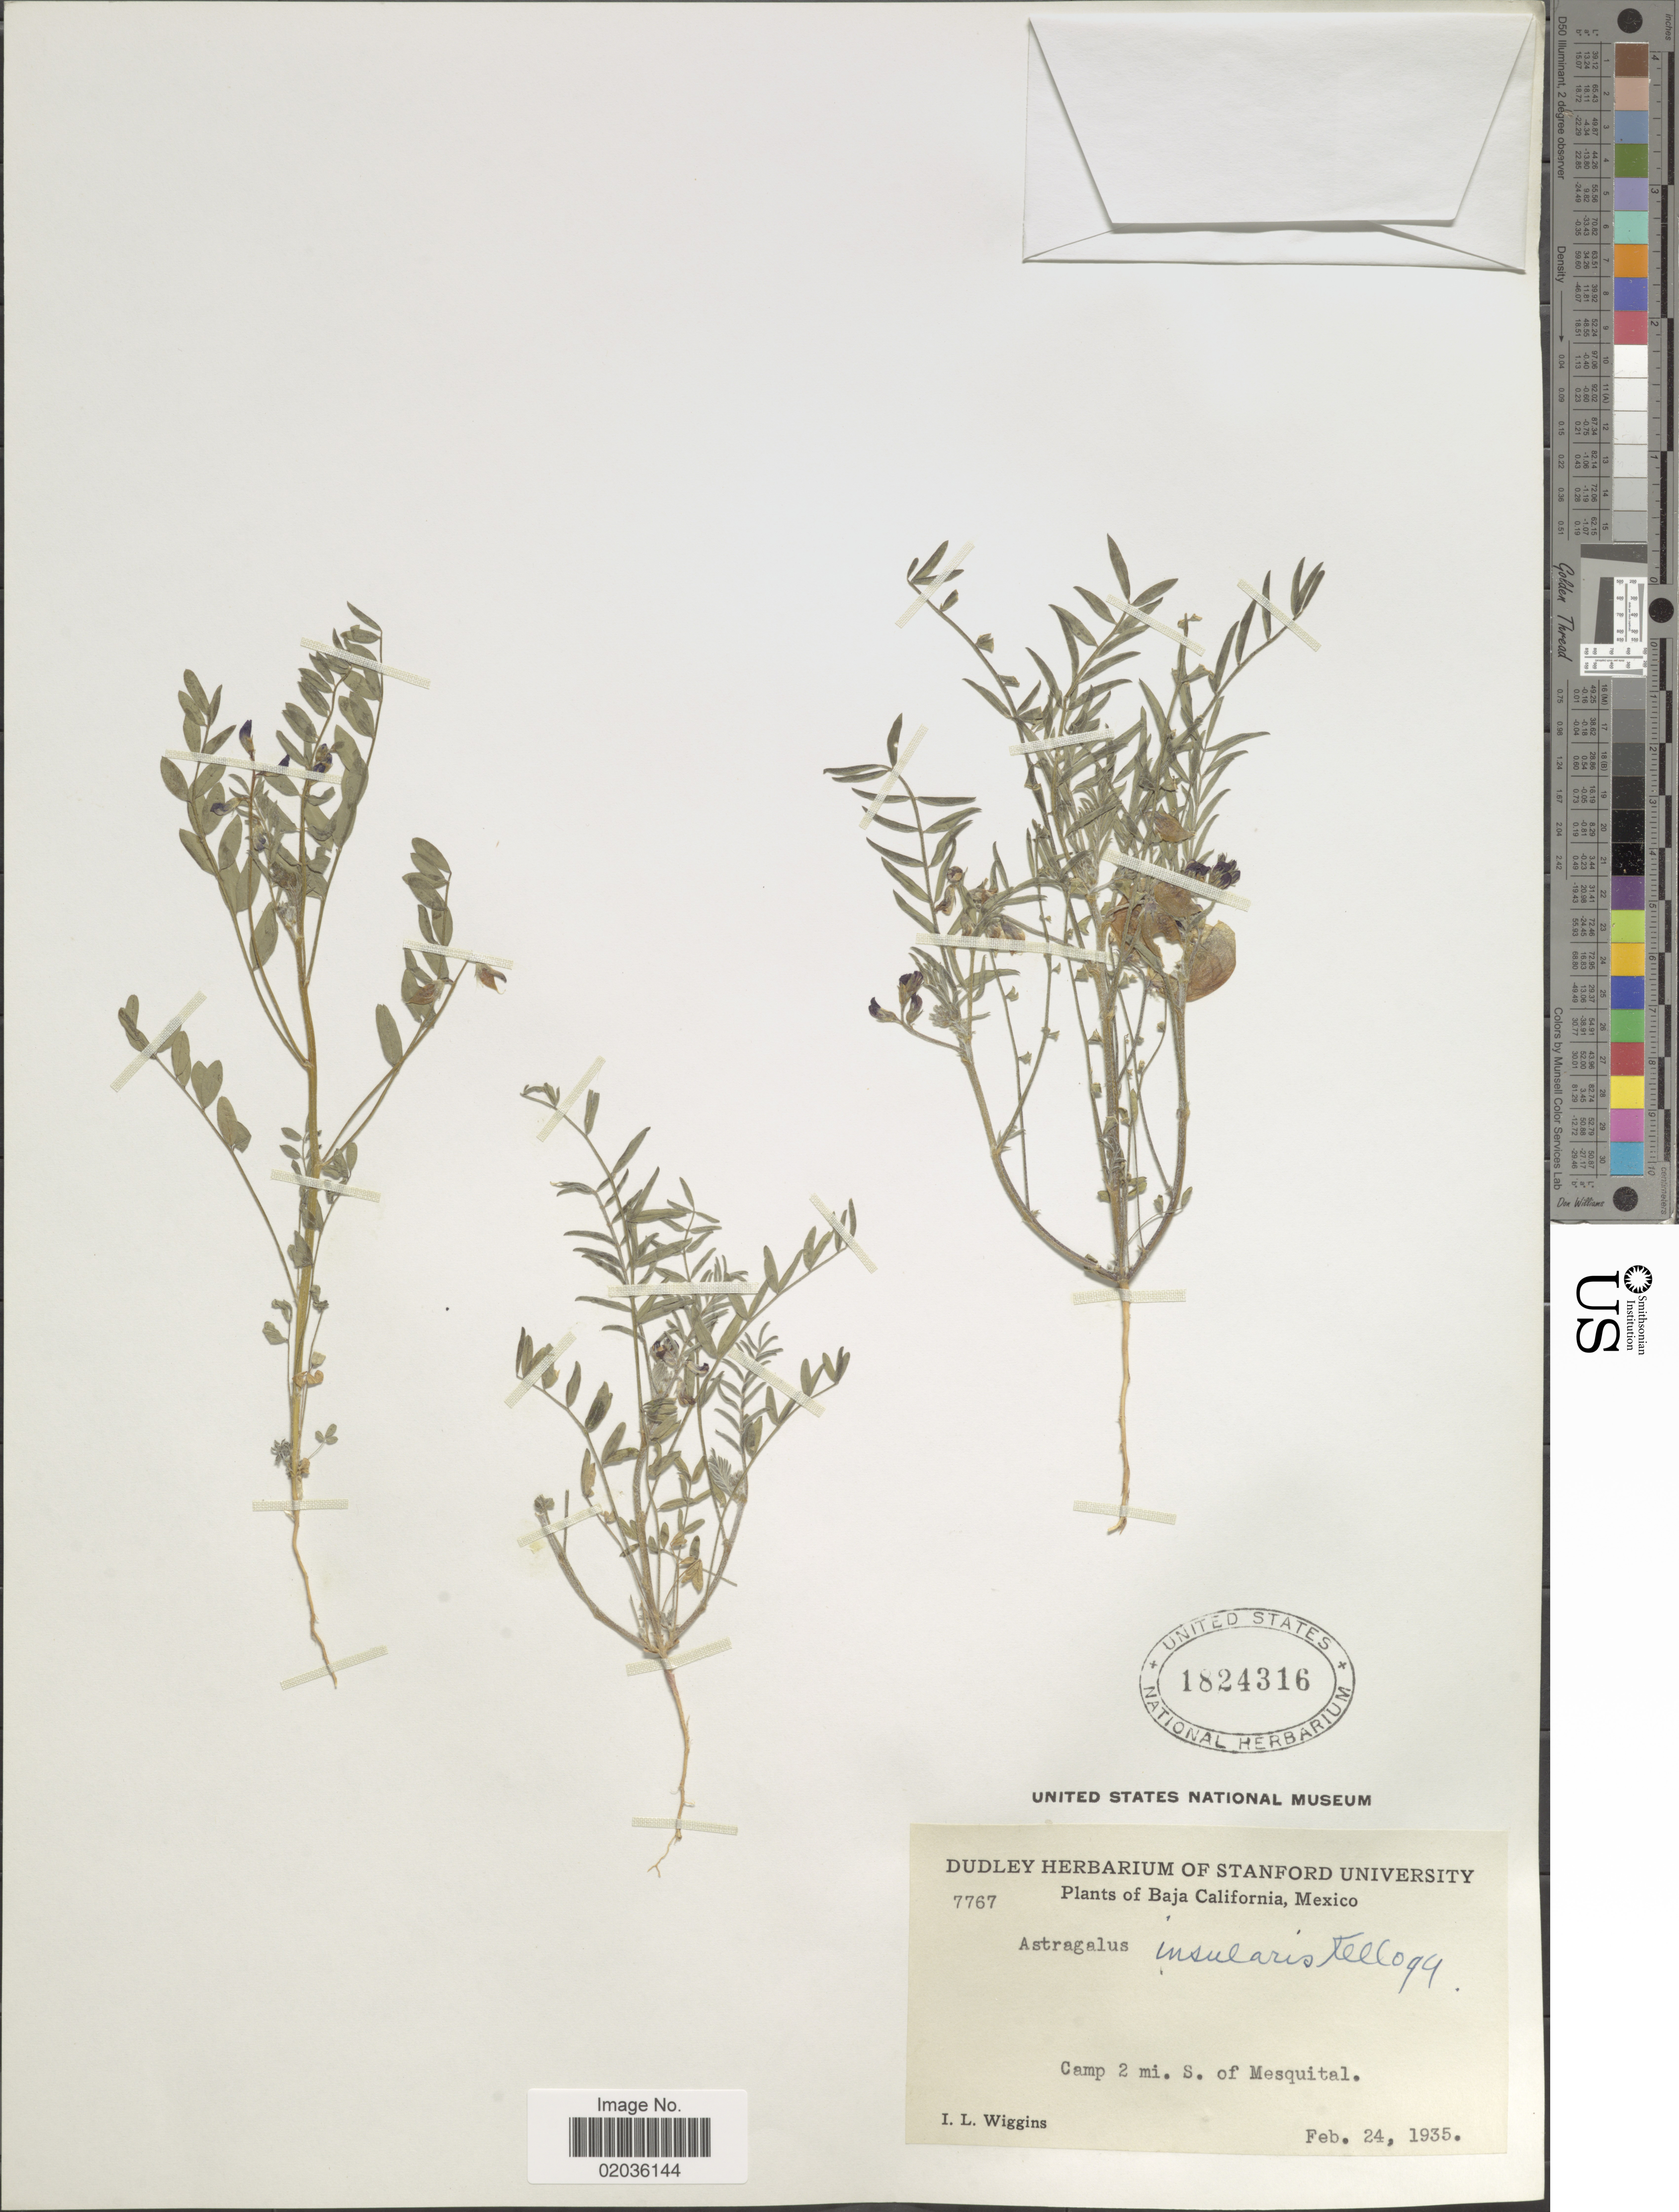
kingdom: Plantae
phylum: Tracheophyta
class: Magnoliopsida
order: Fabales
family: Fabaceae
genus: Astragalus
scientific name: Astragalus insularis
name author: Kellogg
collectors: I. L. Wiggins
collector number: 7767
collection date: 1935-02-24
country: Mexico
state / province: Baja California Norte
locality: Camp 2 mi. S. of Mesquital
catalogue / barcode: US 1824316